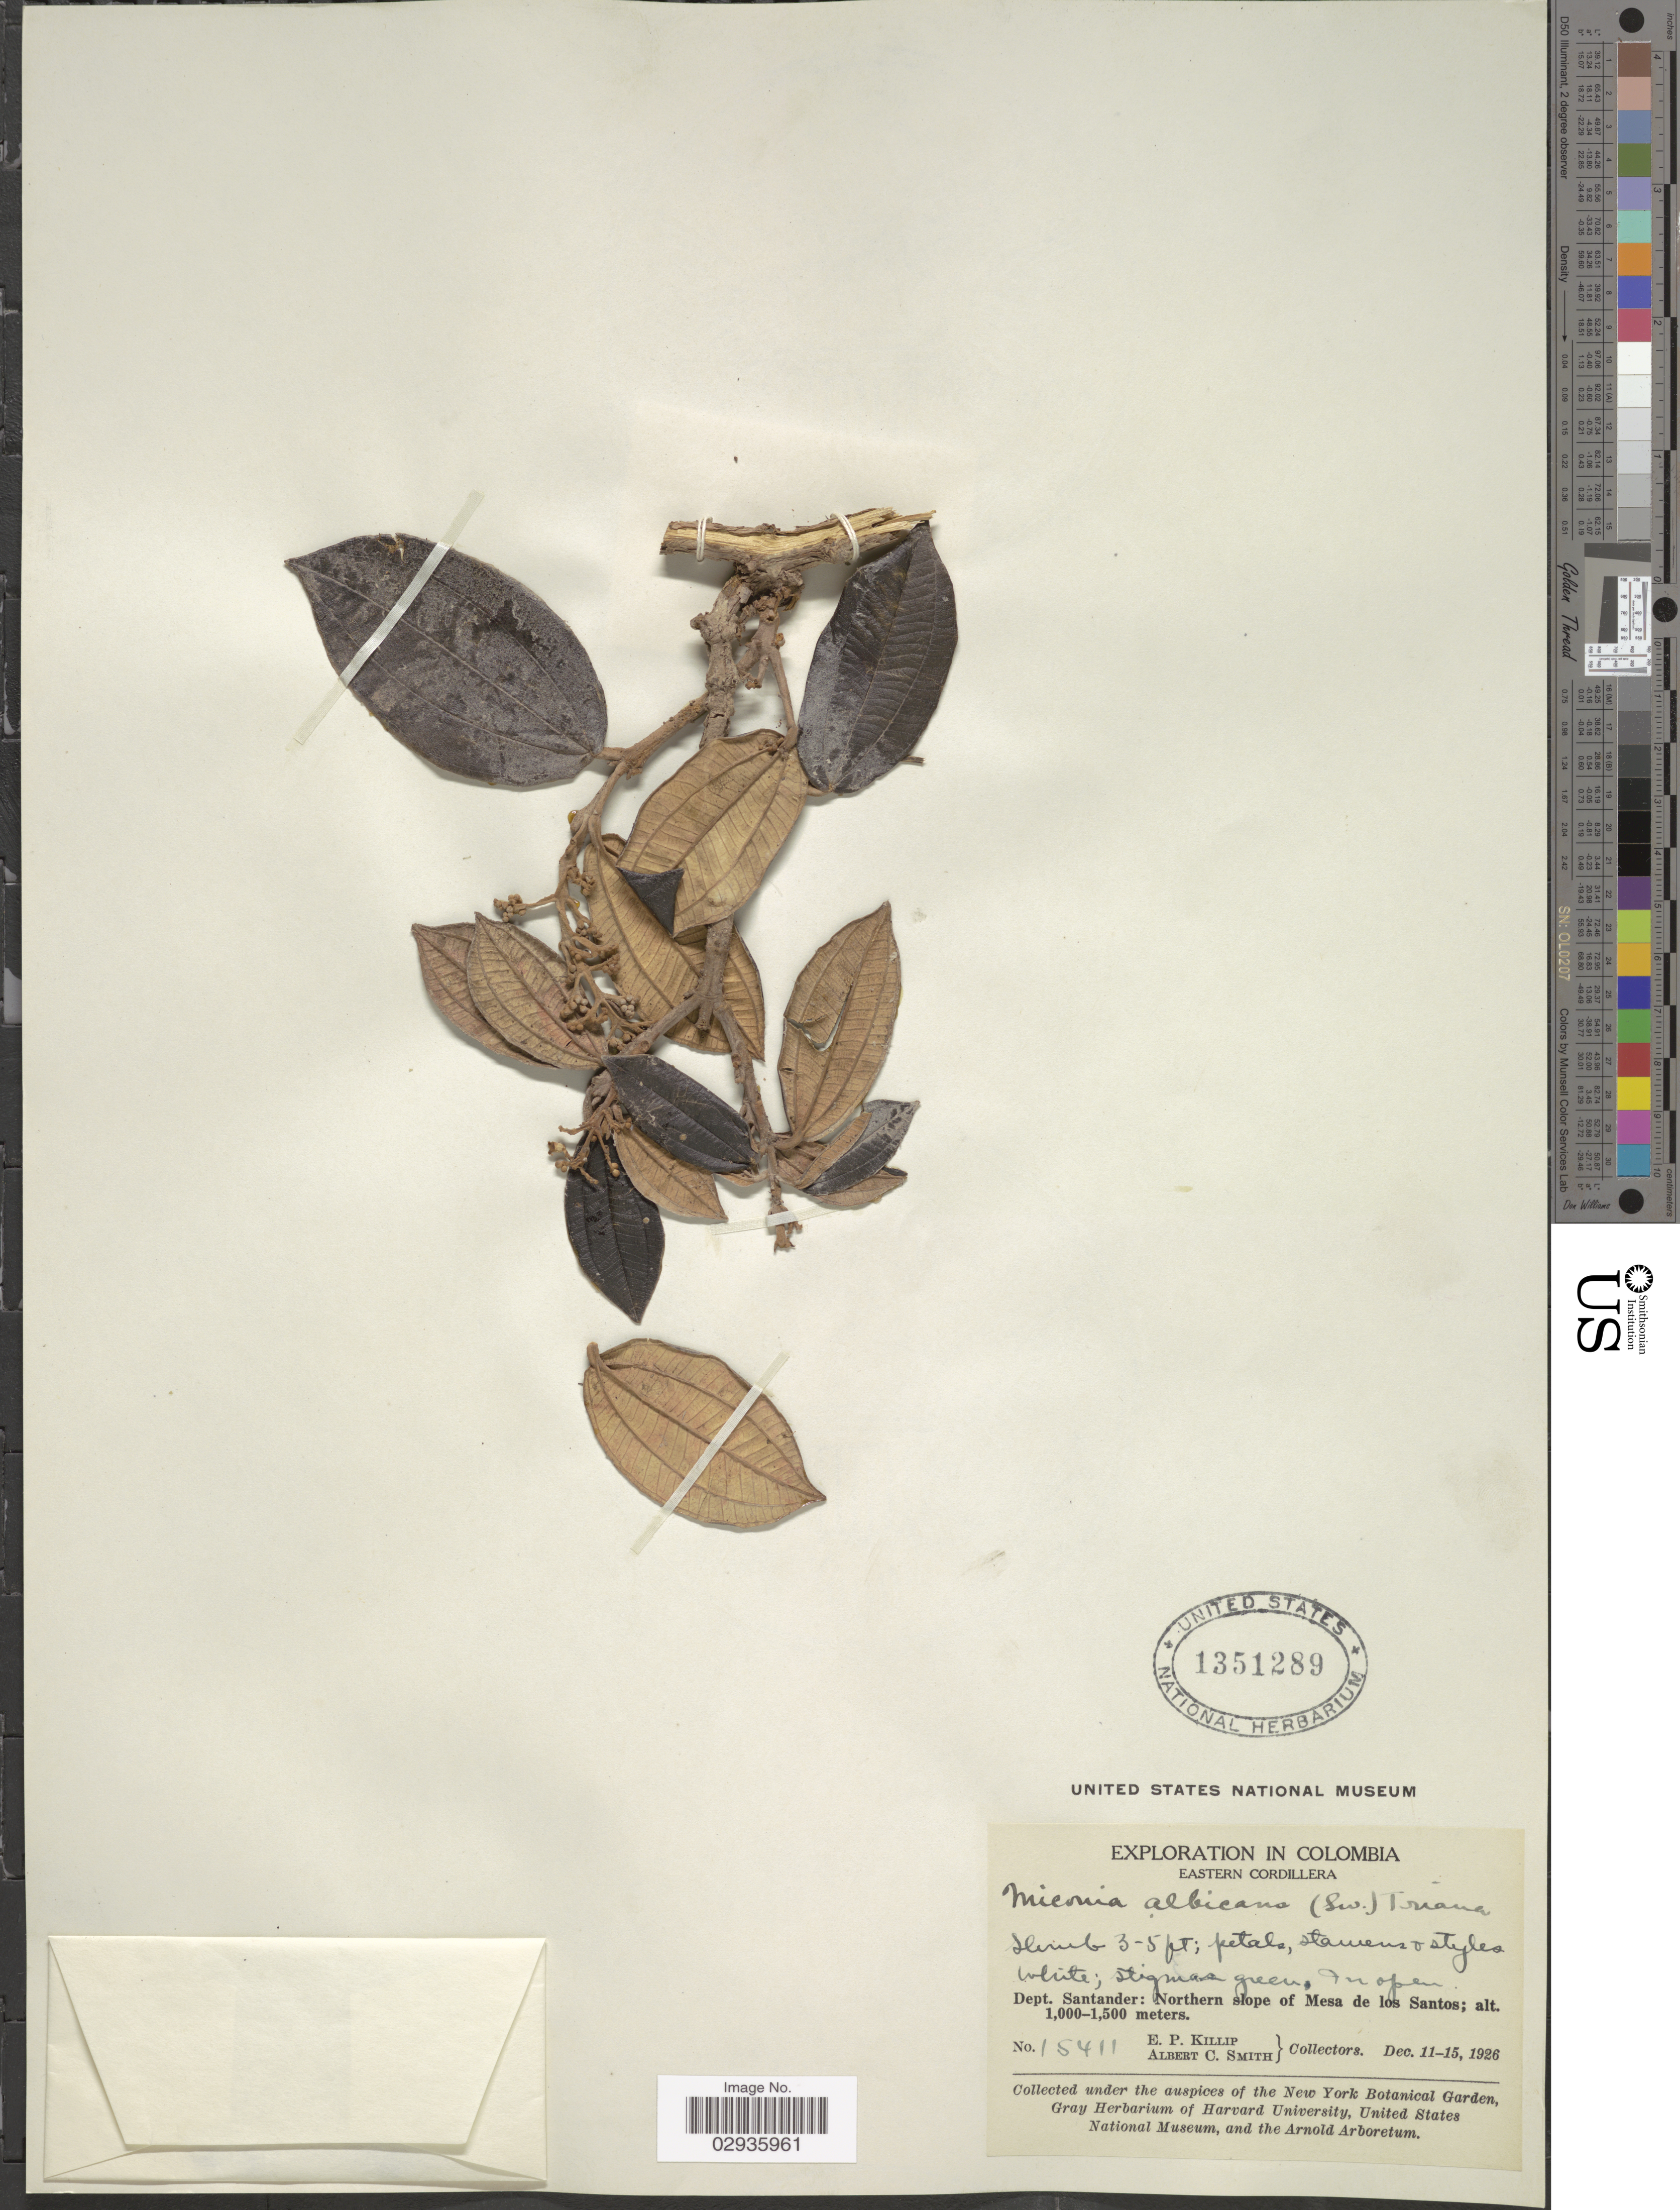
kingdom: Plantae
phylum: Tracheophyta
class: Magnoliopsida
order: Myrtales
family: Melastomataceae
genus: Miconia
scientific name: Miconia albicans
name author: (Sw.) Steud.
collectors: E. P. Killip & A. C. Smith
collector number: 15411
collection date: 1926-12-11/1926-12-15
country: Colombia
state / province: Santander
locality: Eastern Cordillera, Dept. Santander: Northern slope of Mesa de los Santos.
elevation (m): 1000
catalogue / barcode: US 1351289